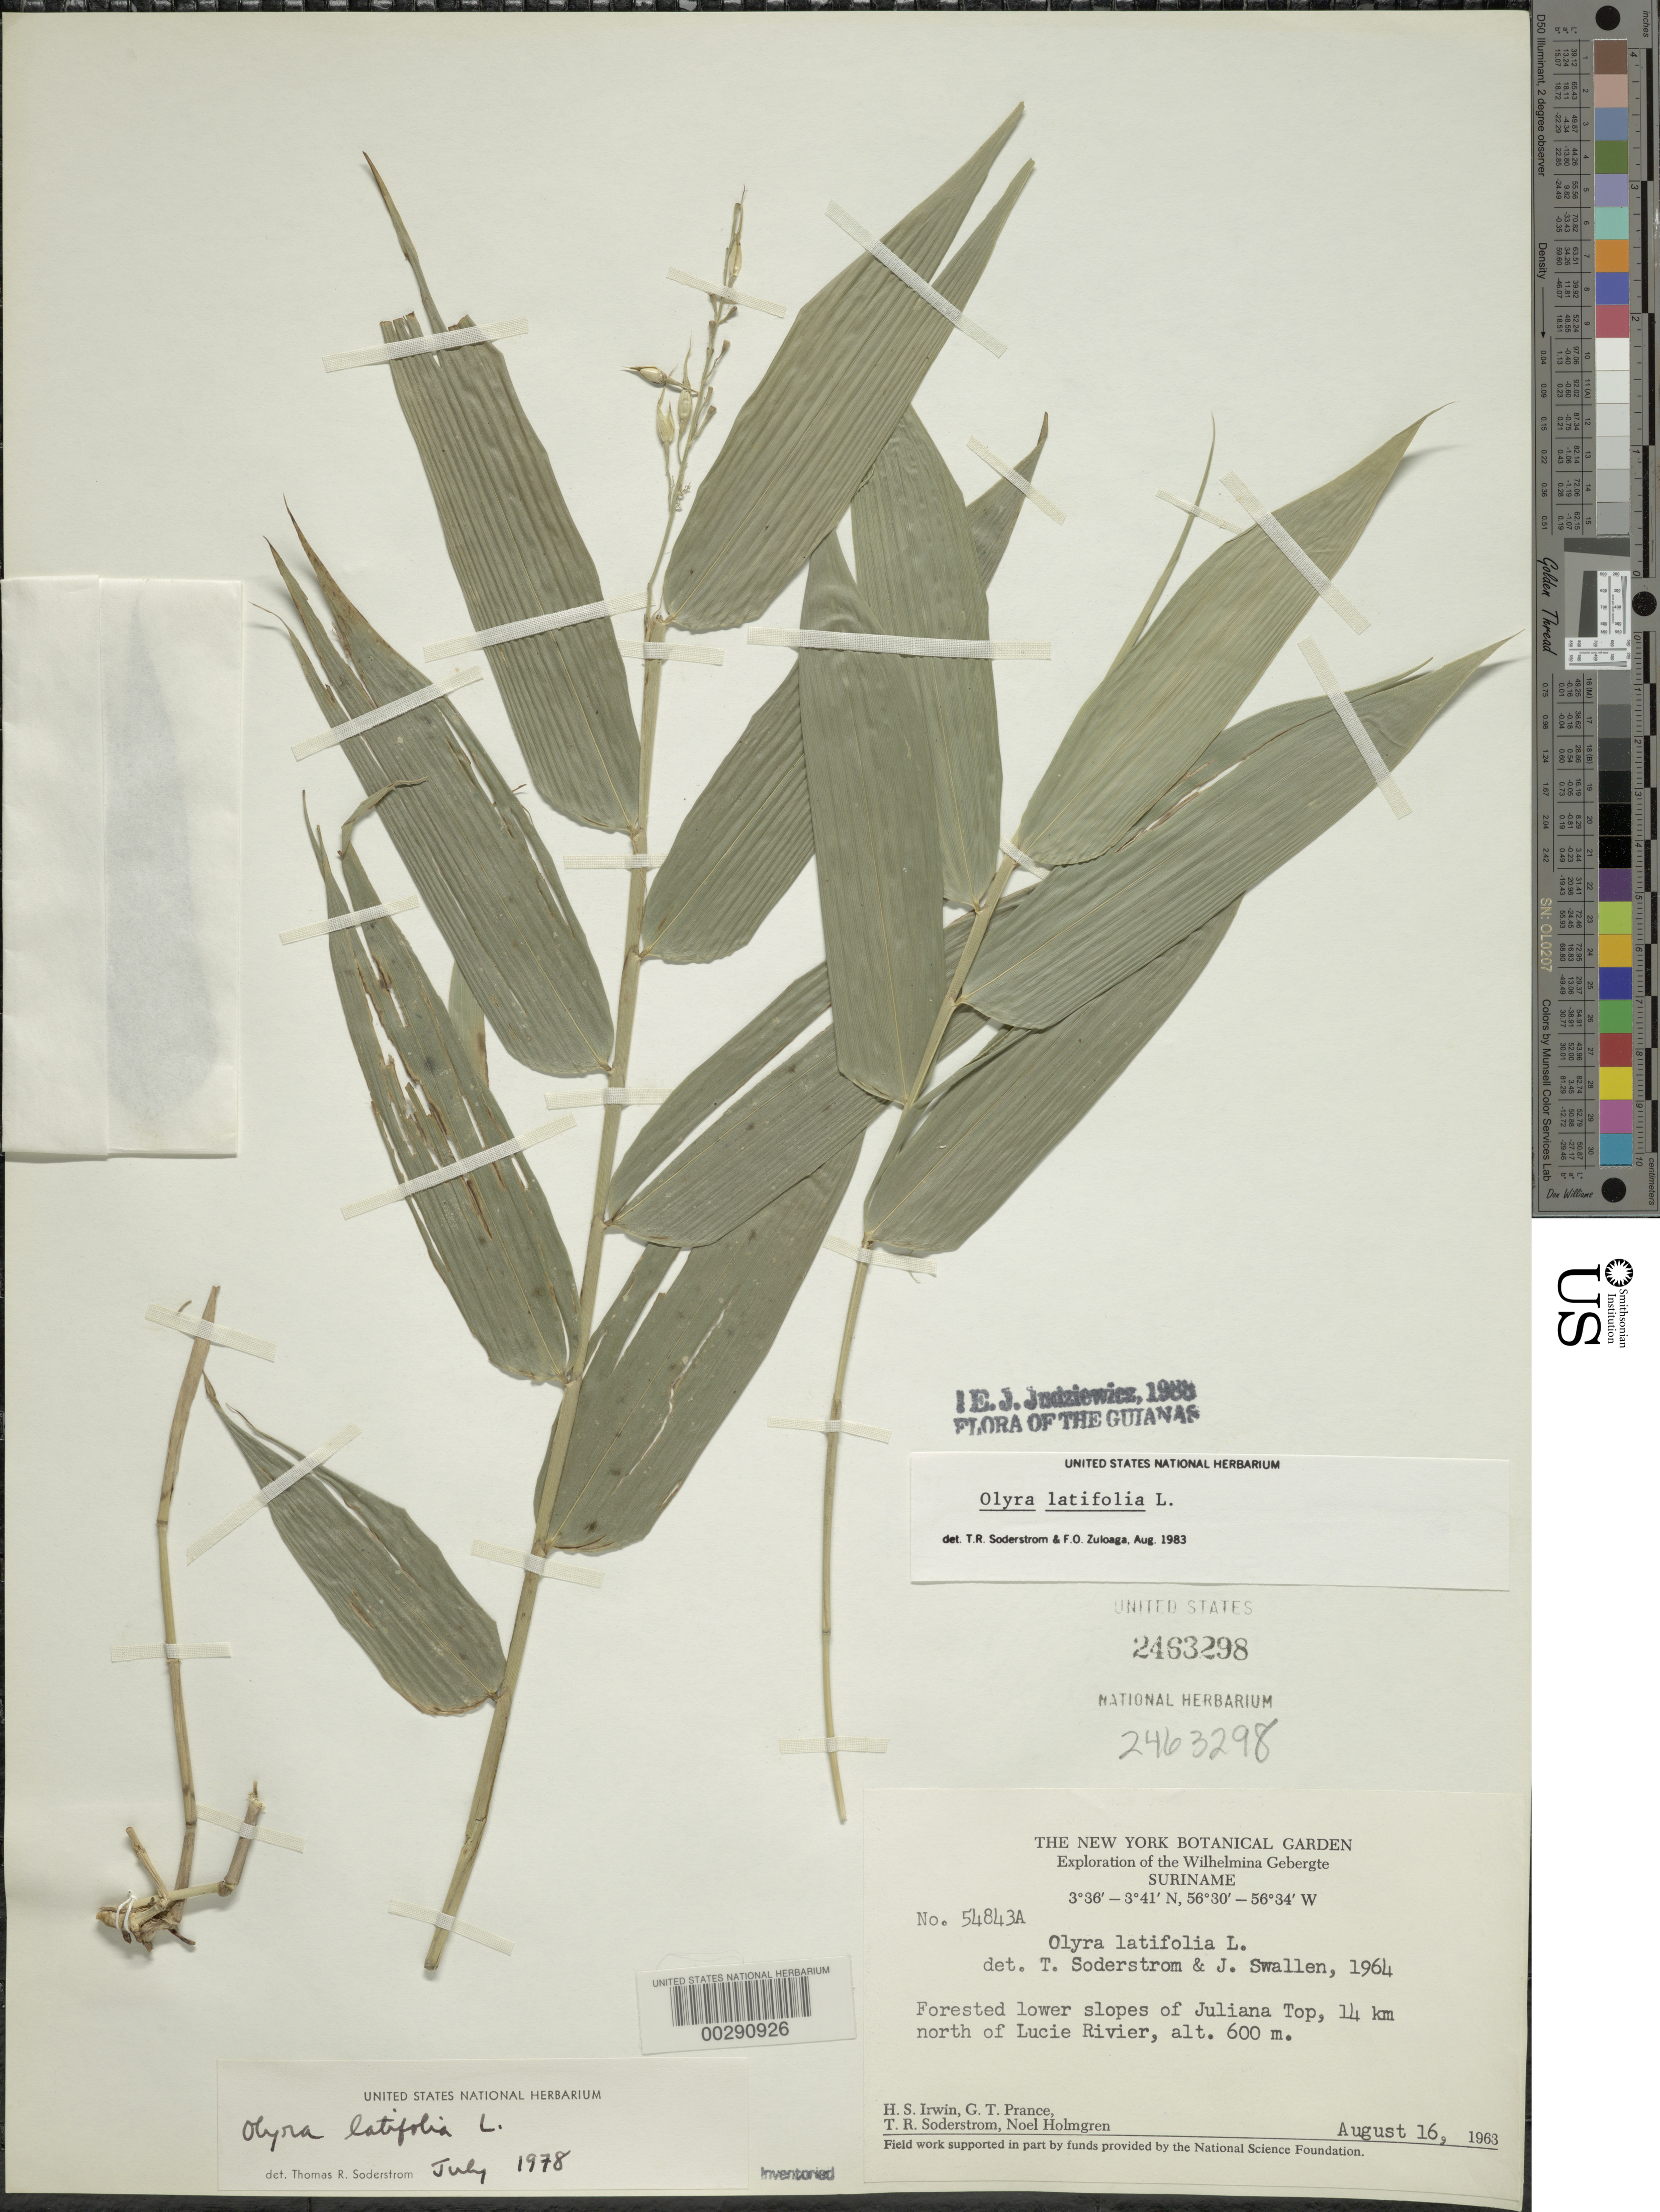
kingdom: Plantae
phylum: Tracheophyta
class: Liliopsida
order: Poales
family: Poaceae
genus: Olyra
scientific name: Olyra latifolia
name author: L.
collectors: H. Irwin, G. T. Prance, T. R. Soderstrom & N. H. Holmgren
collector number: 54843a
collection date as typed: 16 Aug 1963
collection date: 1963-08-16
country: Suriname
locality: Lower slopes of juliana top, 14 km n of lucie river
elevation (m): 600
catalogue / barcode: US 2463298